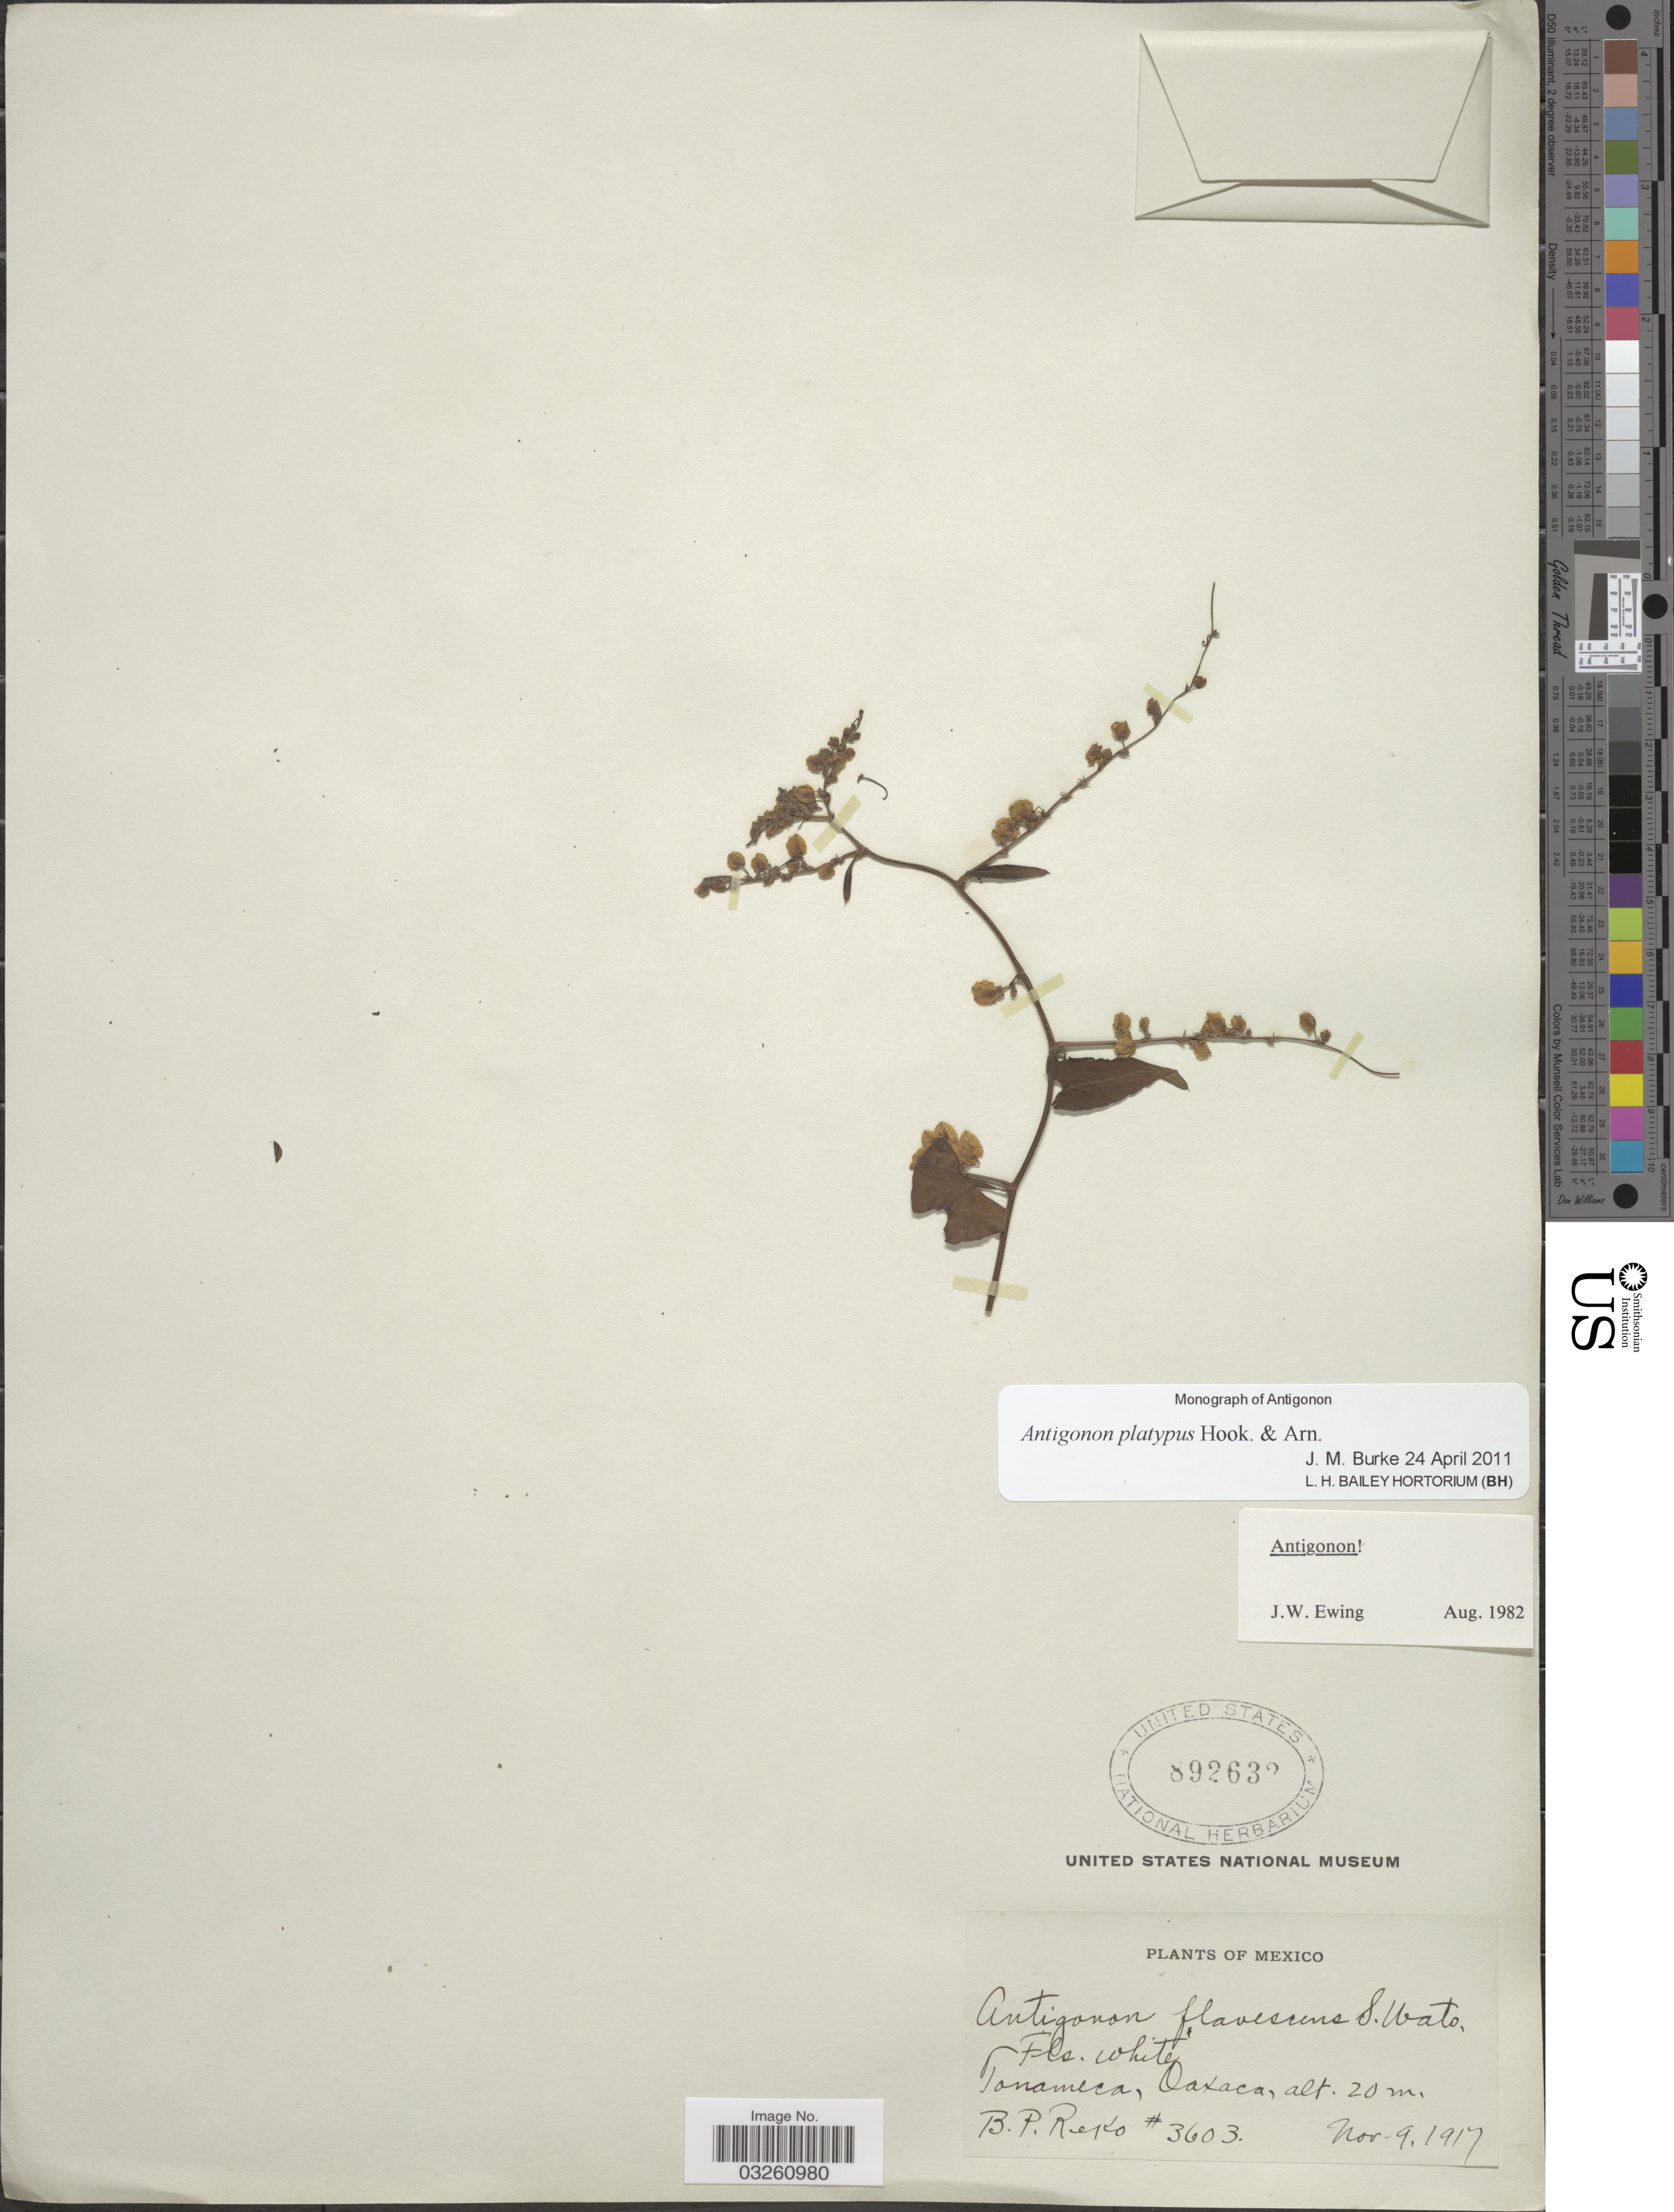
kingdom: Plantae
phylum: Tracheophyta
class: Magnoliopsida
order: Caryophyllales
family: Polygonaceae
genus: Antigonon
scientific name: Antigonon platypus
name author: Hook. & Arn.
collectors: B. P. Reko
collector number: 3603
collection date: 1917-11-09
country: Mexico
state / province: Oaxaca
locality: Tonameca.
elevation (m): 20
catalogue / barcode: US 892632